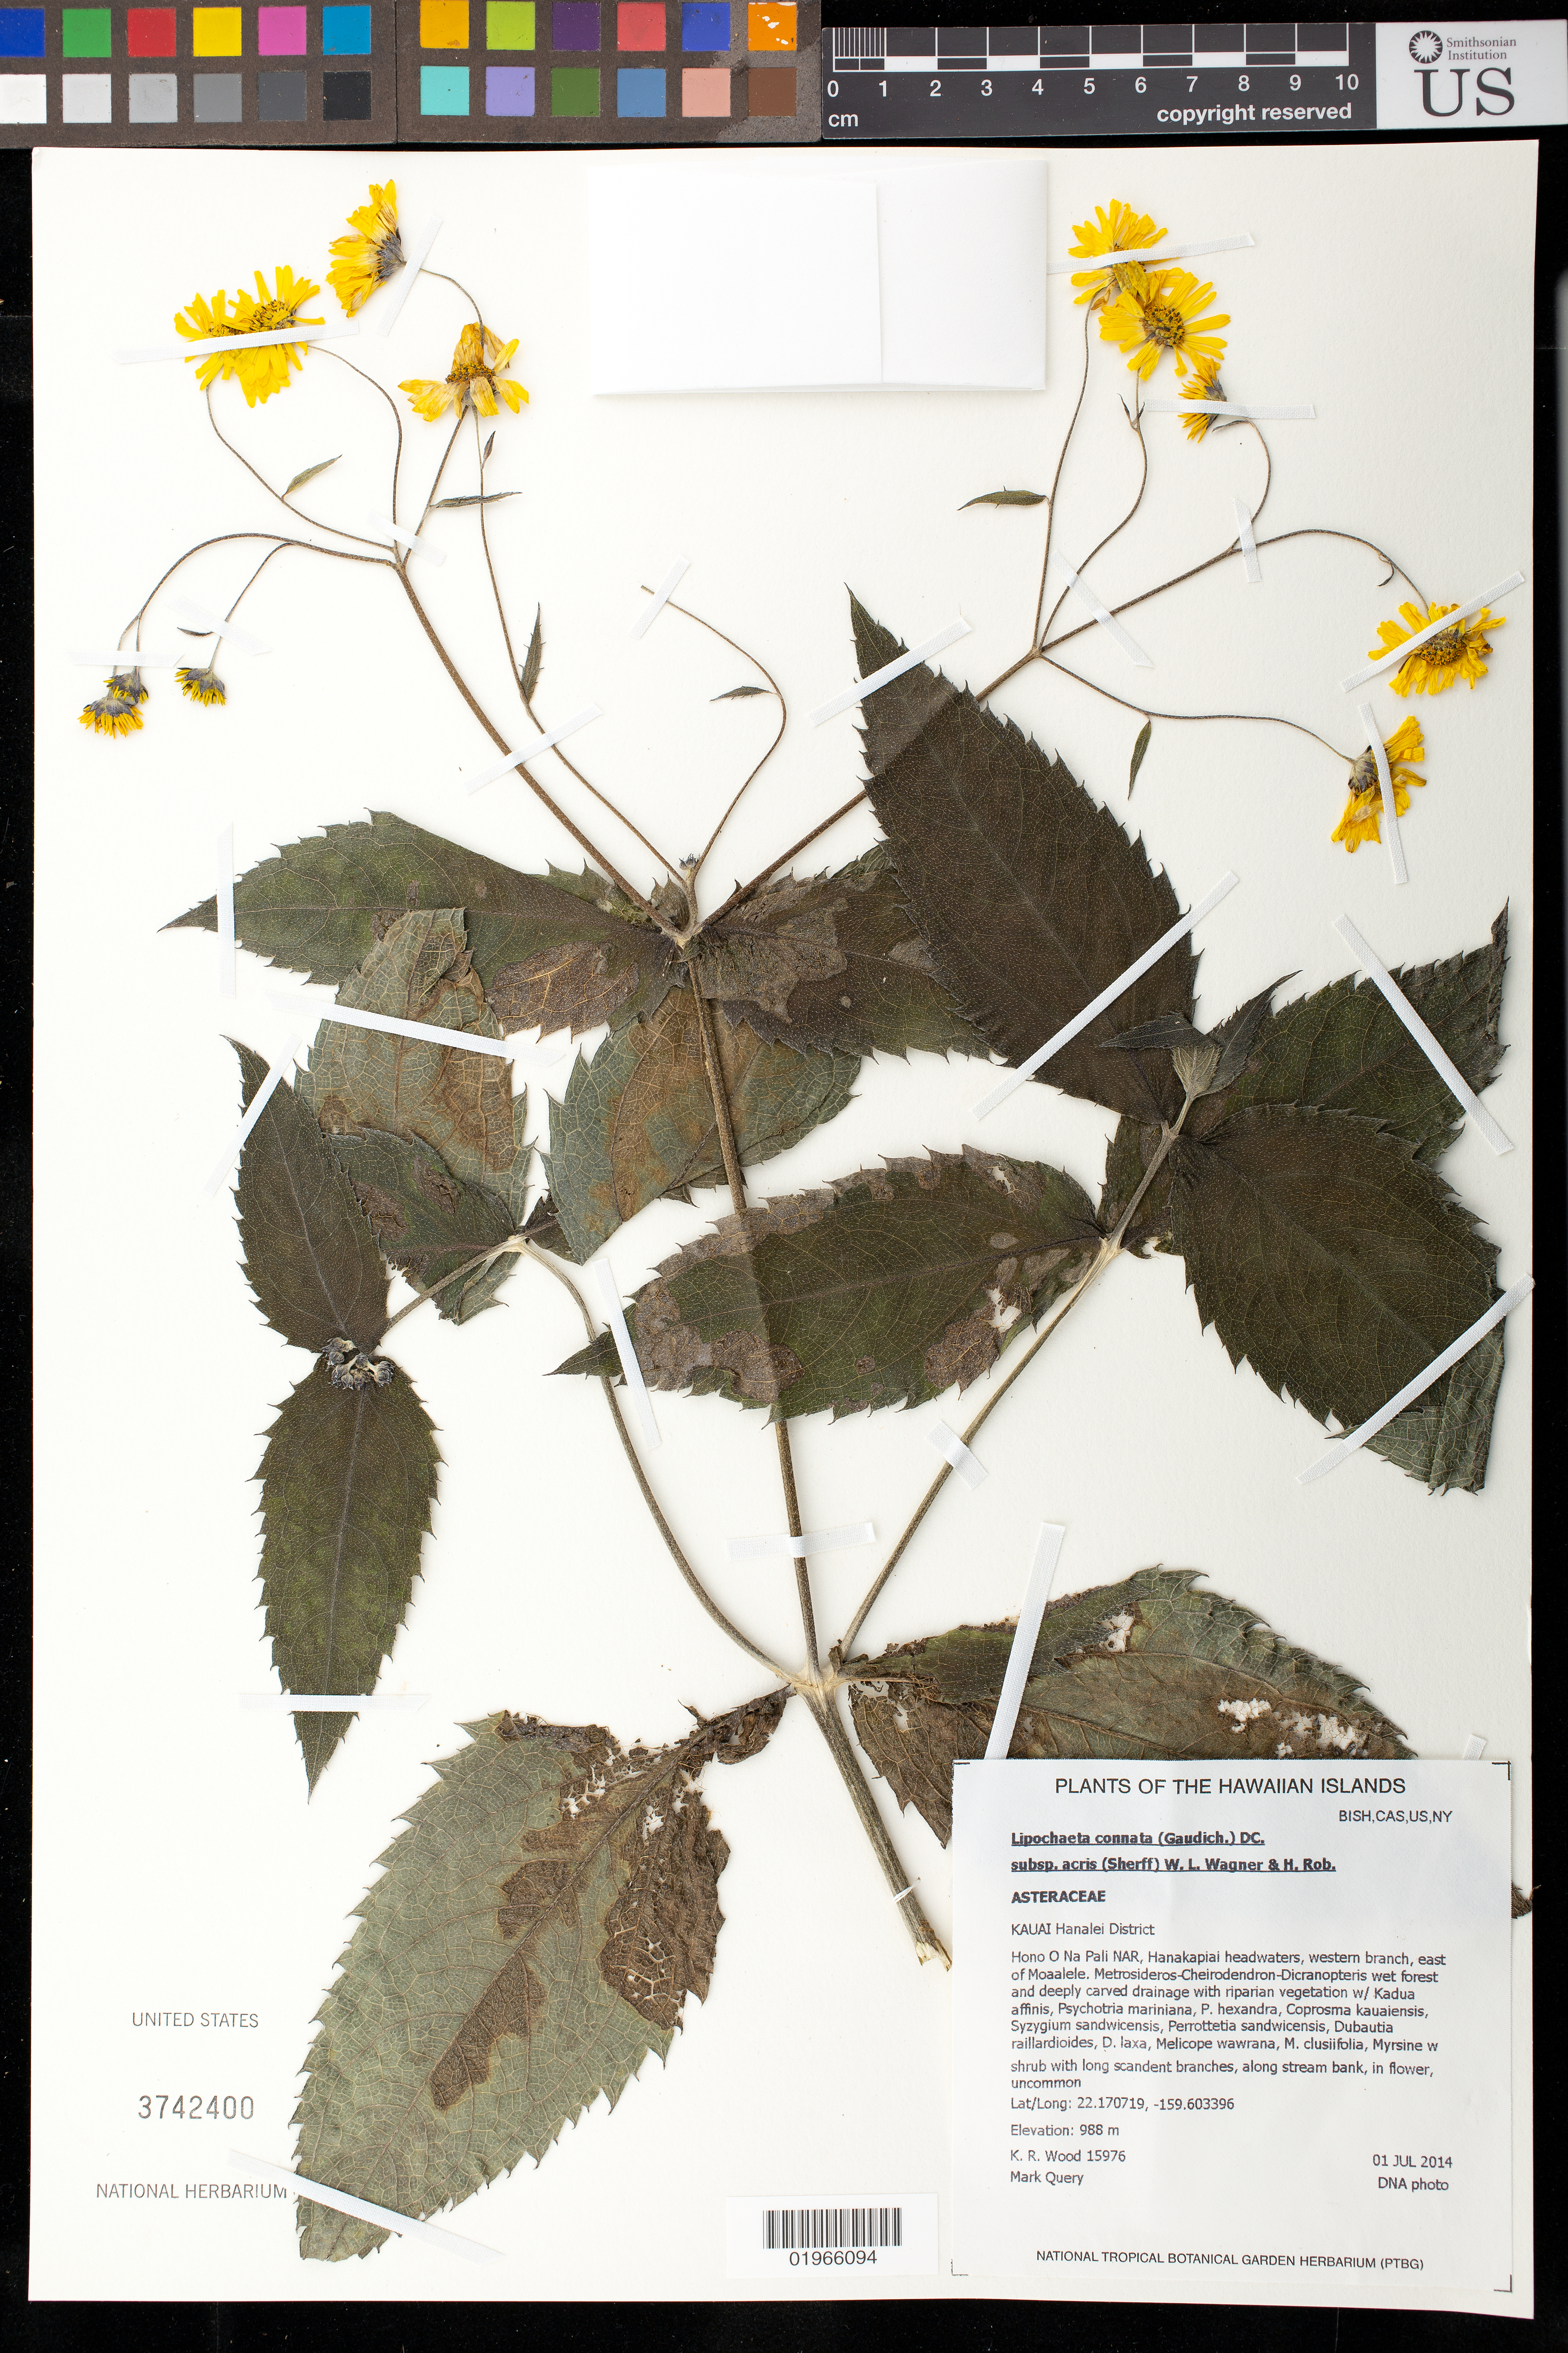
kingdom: Plantae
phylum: Tracheophyta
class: Magnoliopsida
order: Asterales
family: Asteraceae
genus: Lipochaeta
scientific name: Lipochaeta connata subsp. acris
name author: (Sherff) W.L. Wagner & H. Rob.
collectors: K. R. Wood & M. Query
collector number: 15976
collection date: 2014-07-01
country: United States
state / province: Hawaii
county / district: Kauai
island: Kaua'i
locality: Hanalei District, Hono O Na Pali NAR, Hanakapiai headwaters, western branch, east of Moaalele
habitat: Wet forest and deeply carved drainage with riparian vegetation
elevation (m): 988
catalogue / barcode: US 3742400